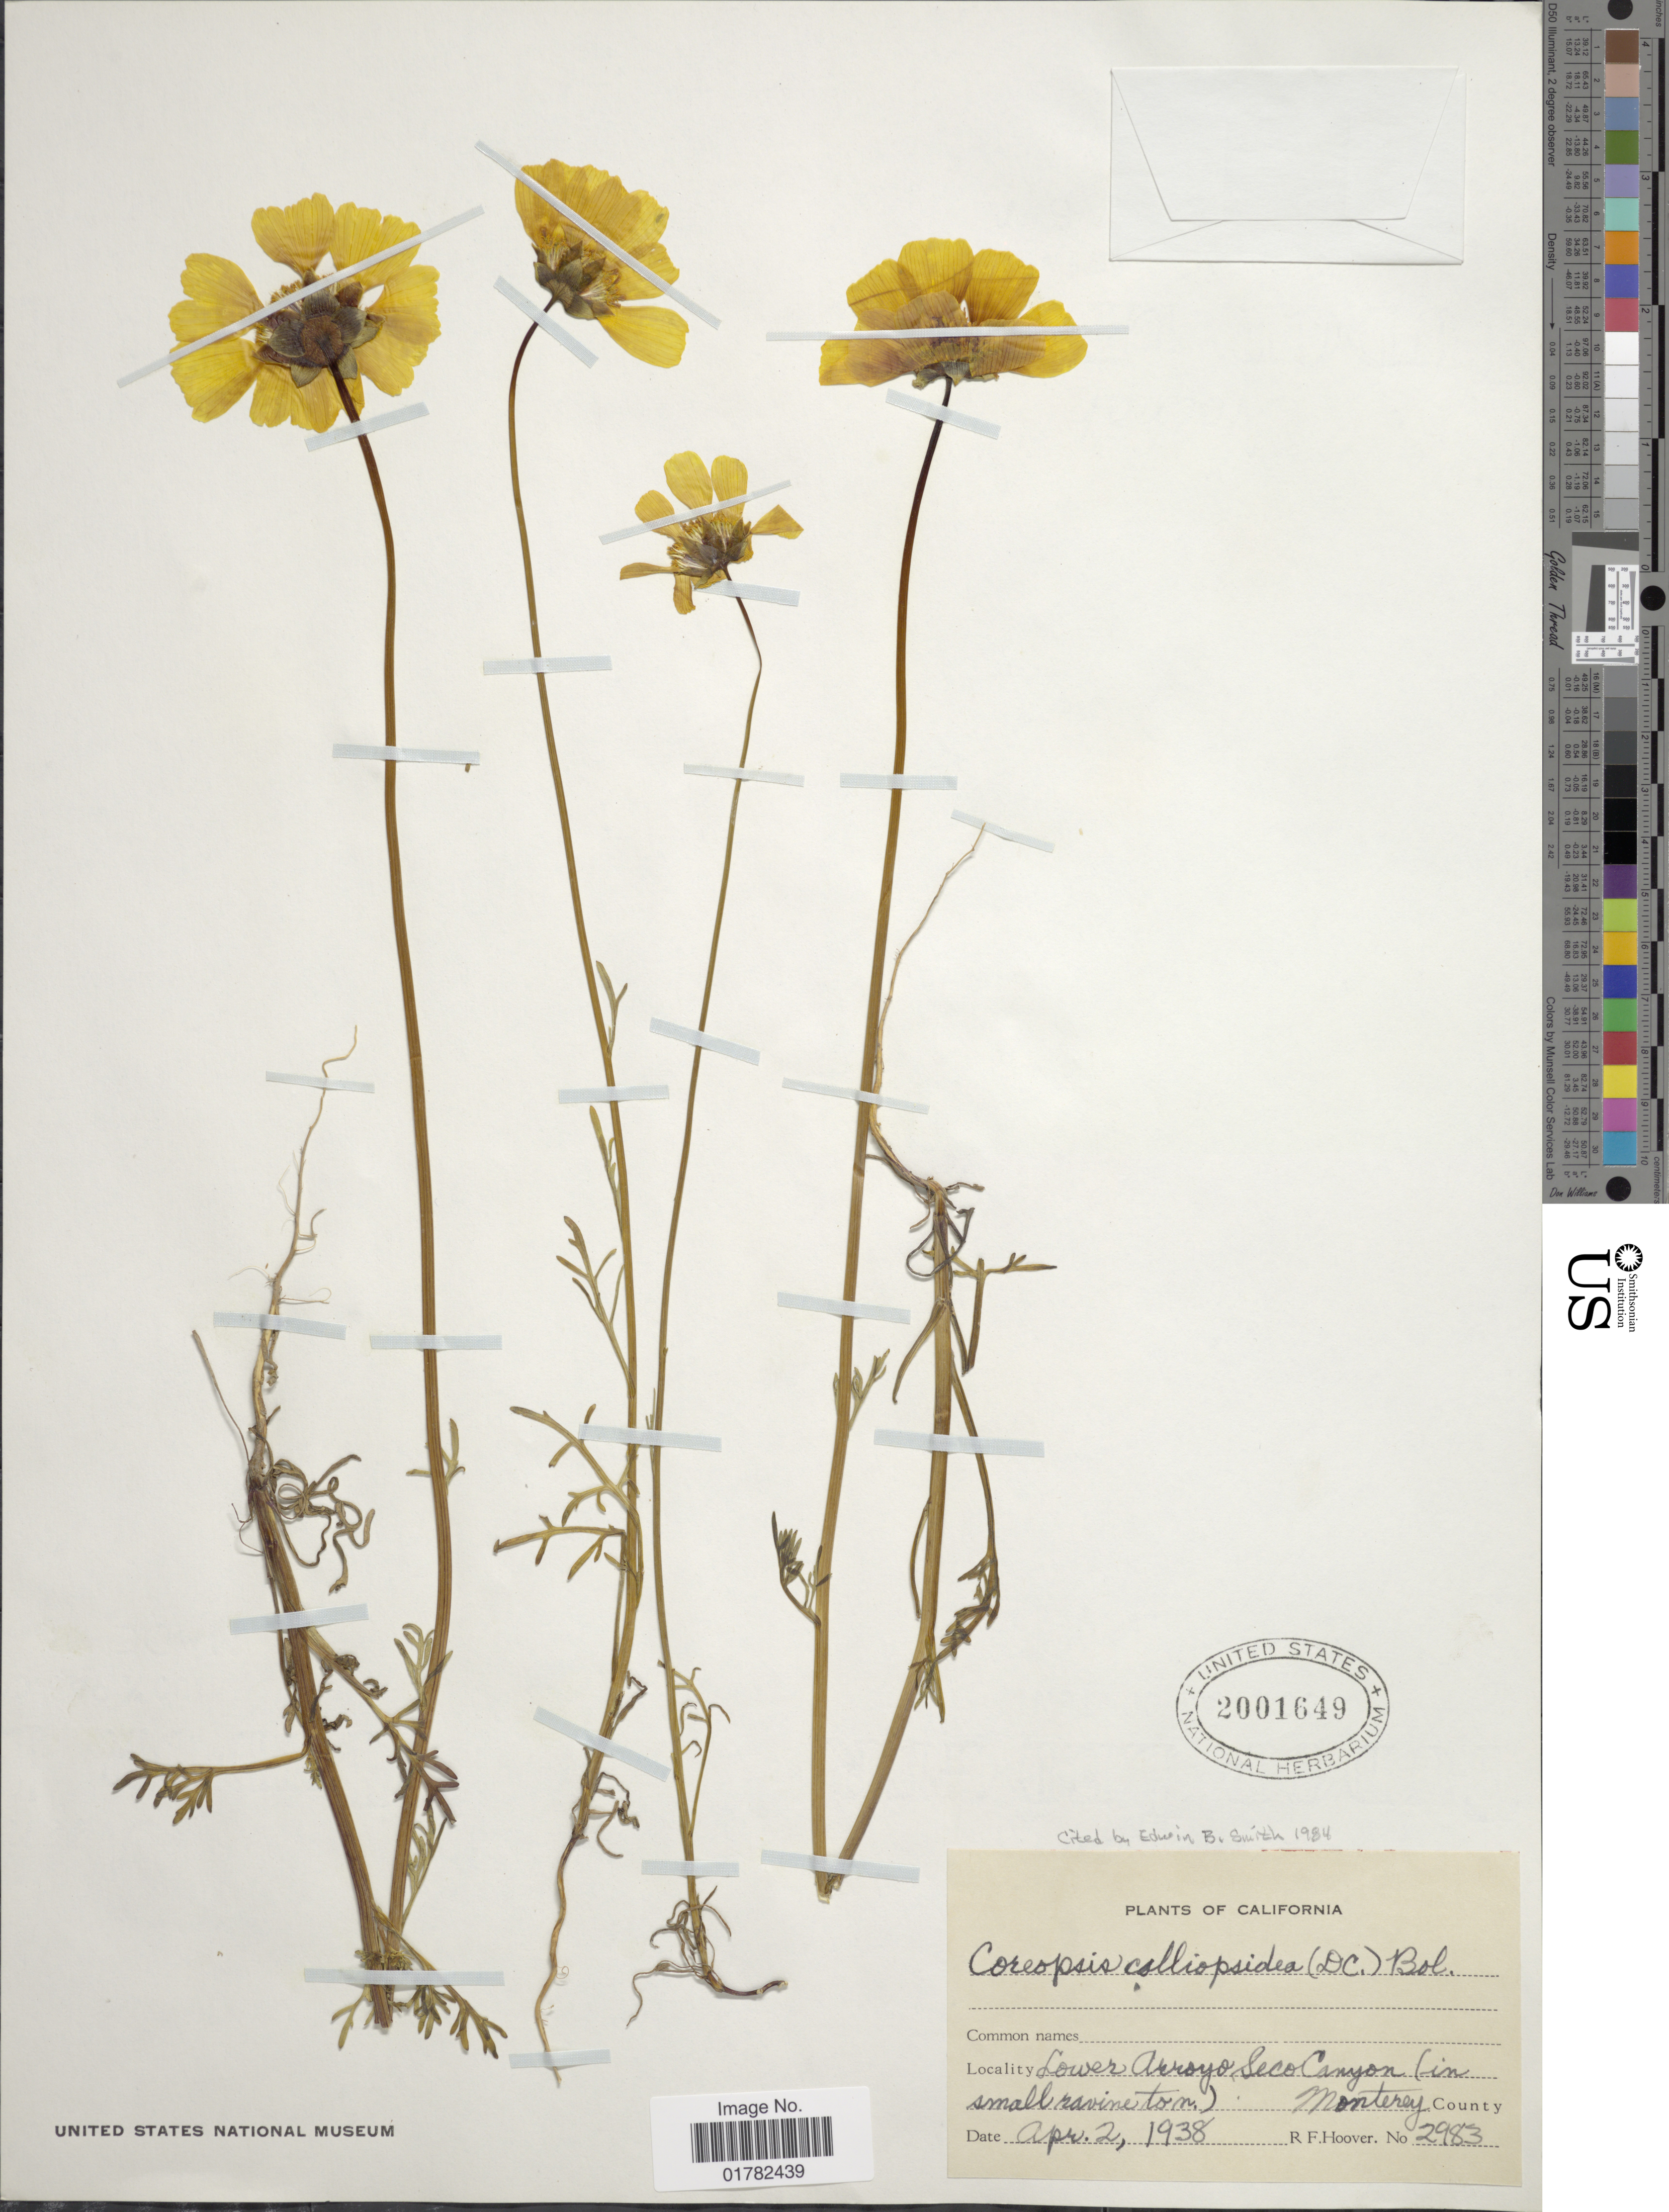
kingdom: Plantae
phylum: Tracheophyta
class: Magnoliopsida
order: Asterales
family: Asteraceae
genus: Coreopsis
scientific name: Coreopsis calliopsidea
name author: (DC.) A. Gray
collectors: R. F. Hoover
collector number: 2983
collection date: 1938-04-02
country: United States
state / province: California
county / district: Monterey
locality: Lower Arroyo Seco Canyon (in small ravine ton.), Monterey County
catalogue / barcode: US 2001649